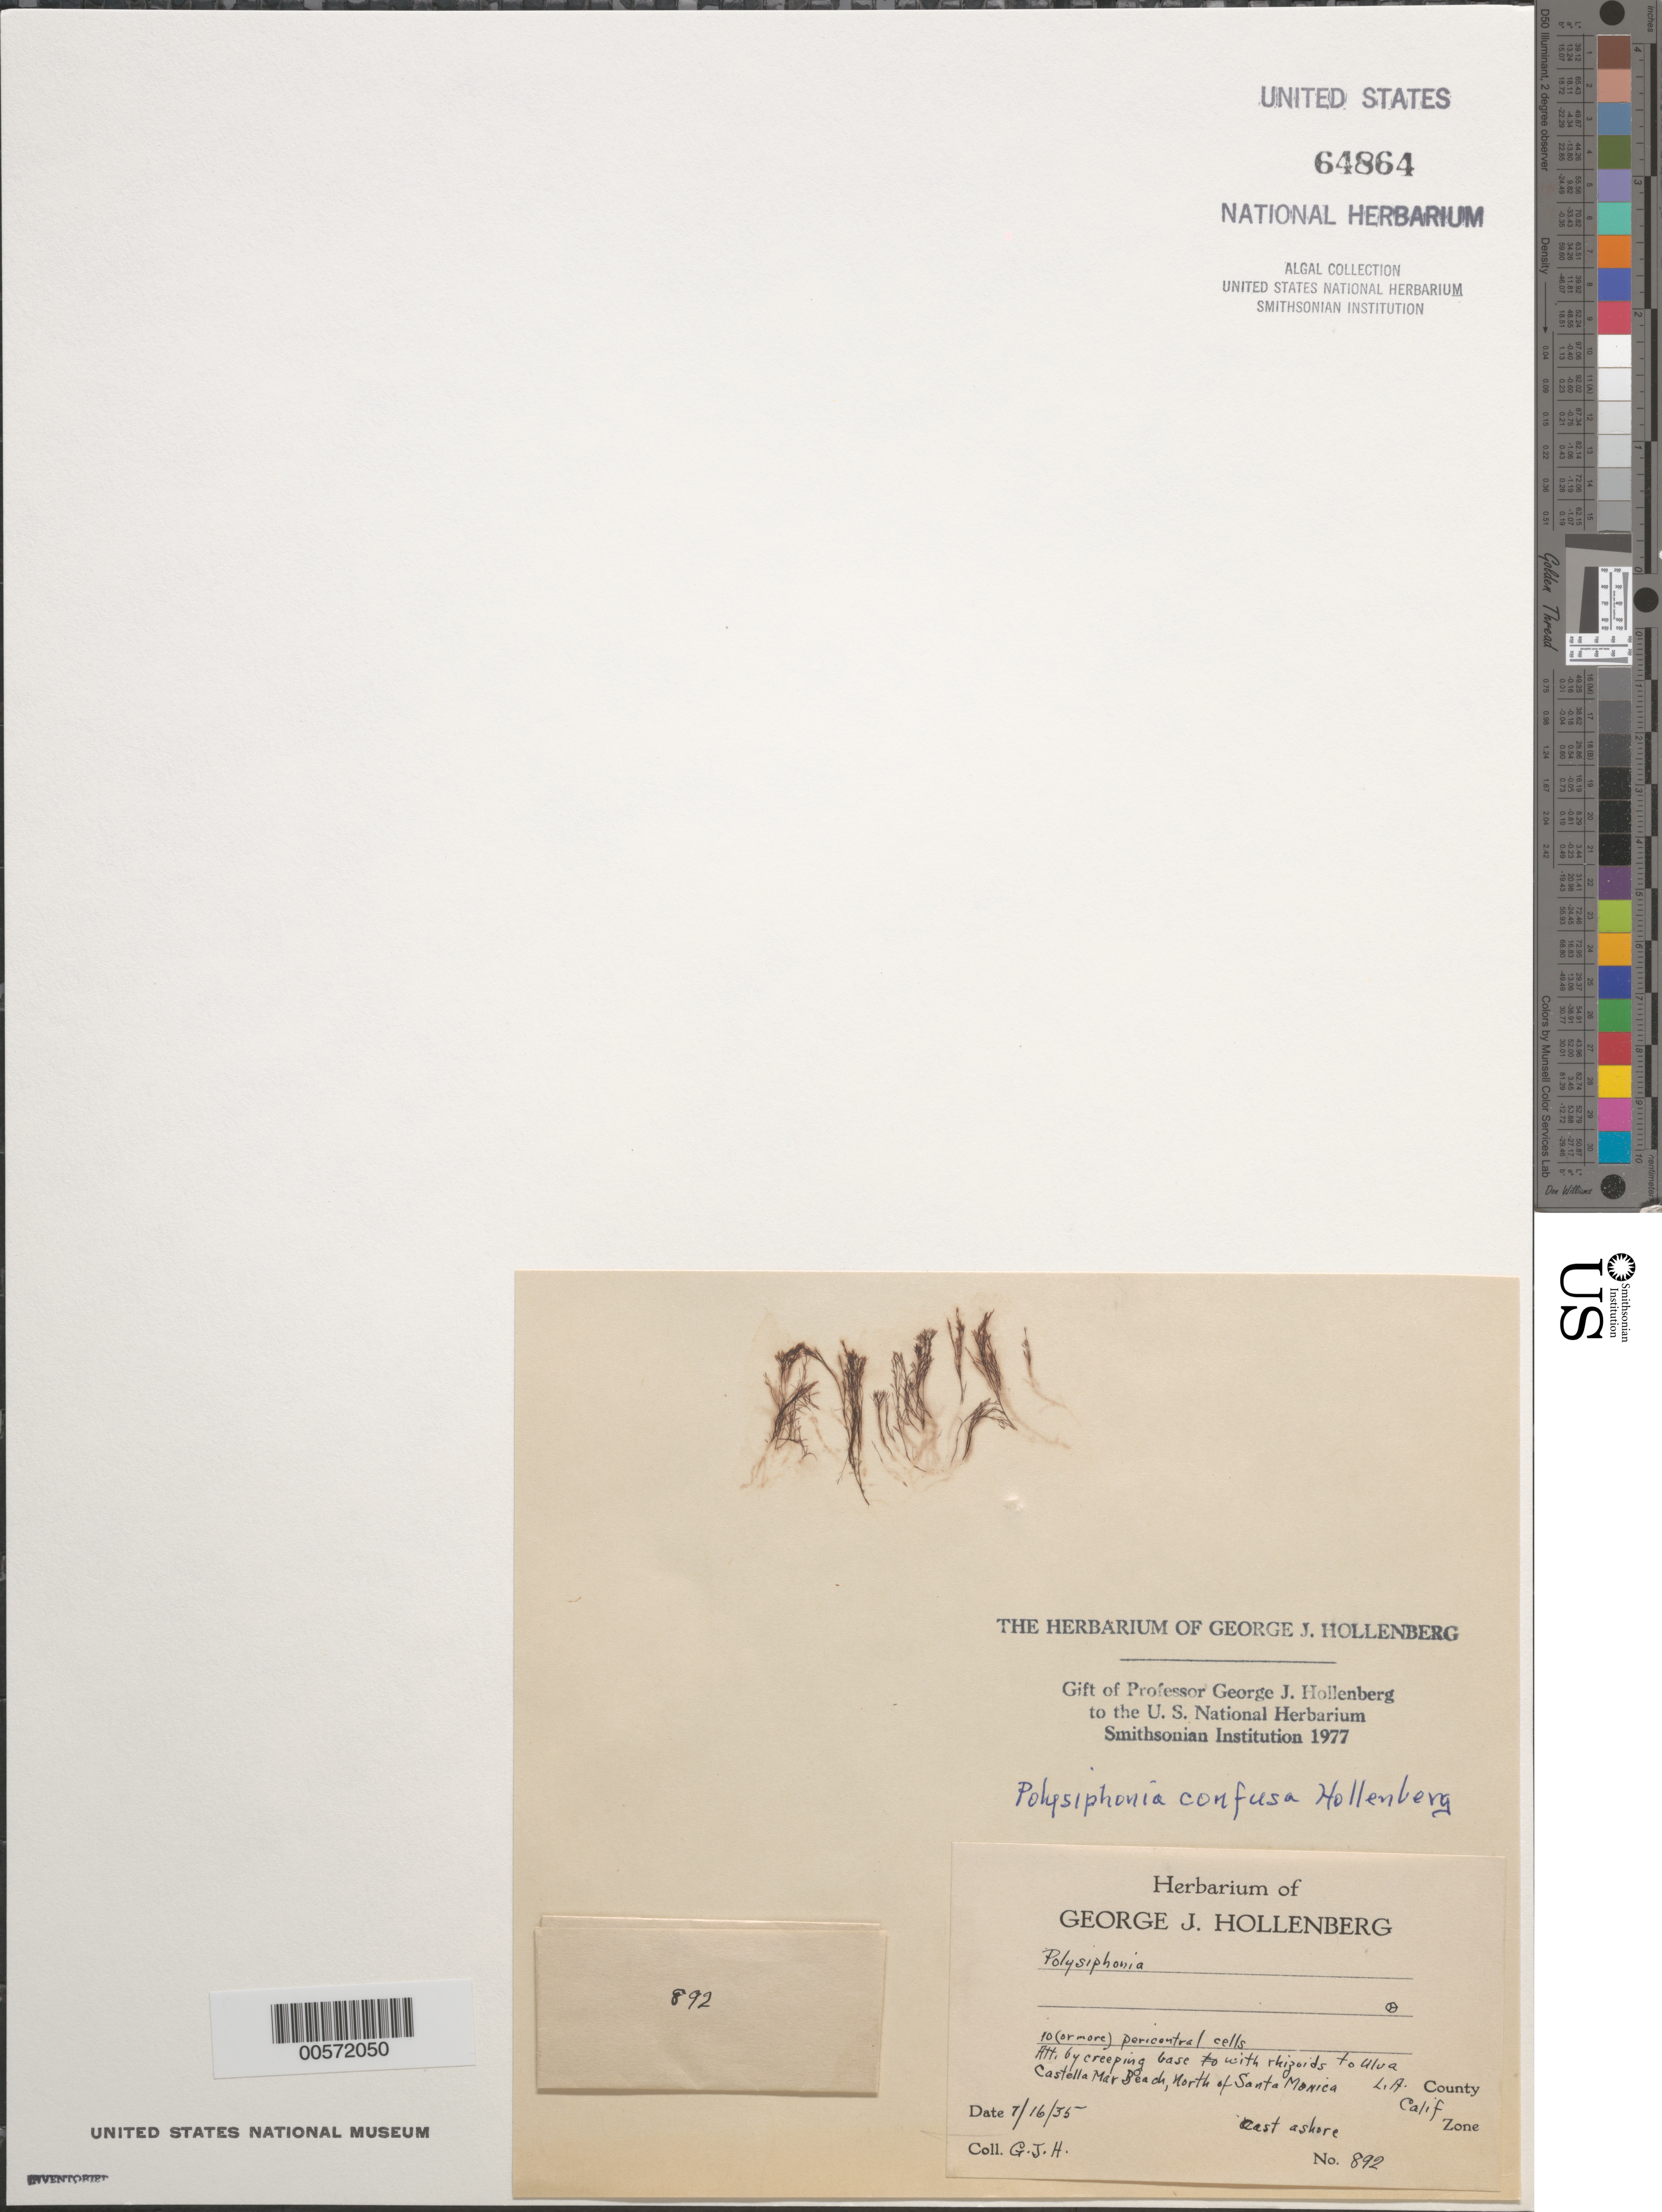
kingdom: Plantae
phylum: Rhodophyta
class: Florideophyceae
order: Ceramiales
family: Rhodomelaceae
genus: Eutrichosiphonia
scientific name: Eutrichosiphonia confusa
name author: (Hollenb.) Savoie & G.W. Saunders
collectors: G. Hollenberg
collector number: GJH 892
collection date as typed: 16 Jul 1935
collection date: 1935-07-16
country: United States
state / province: California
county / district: Los Angeles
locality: Castle Mar Beach, north of Santa Monica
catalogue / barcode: US 64864